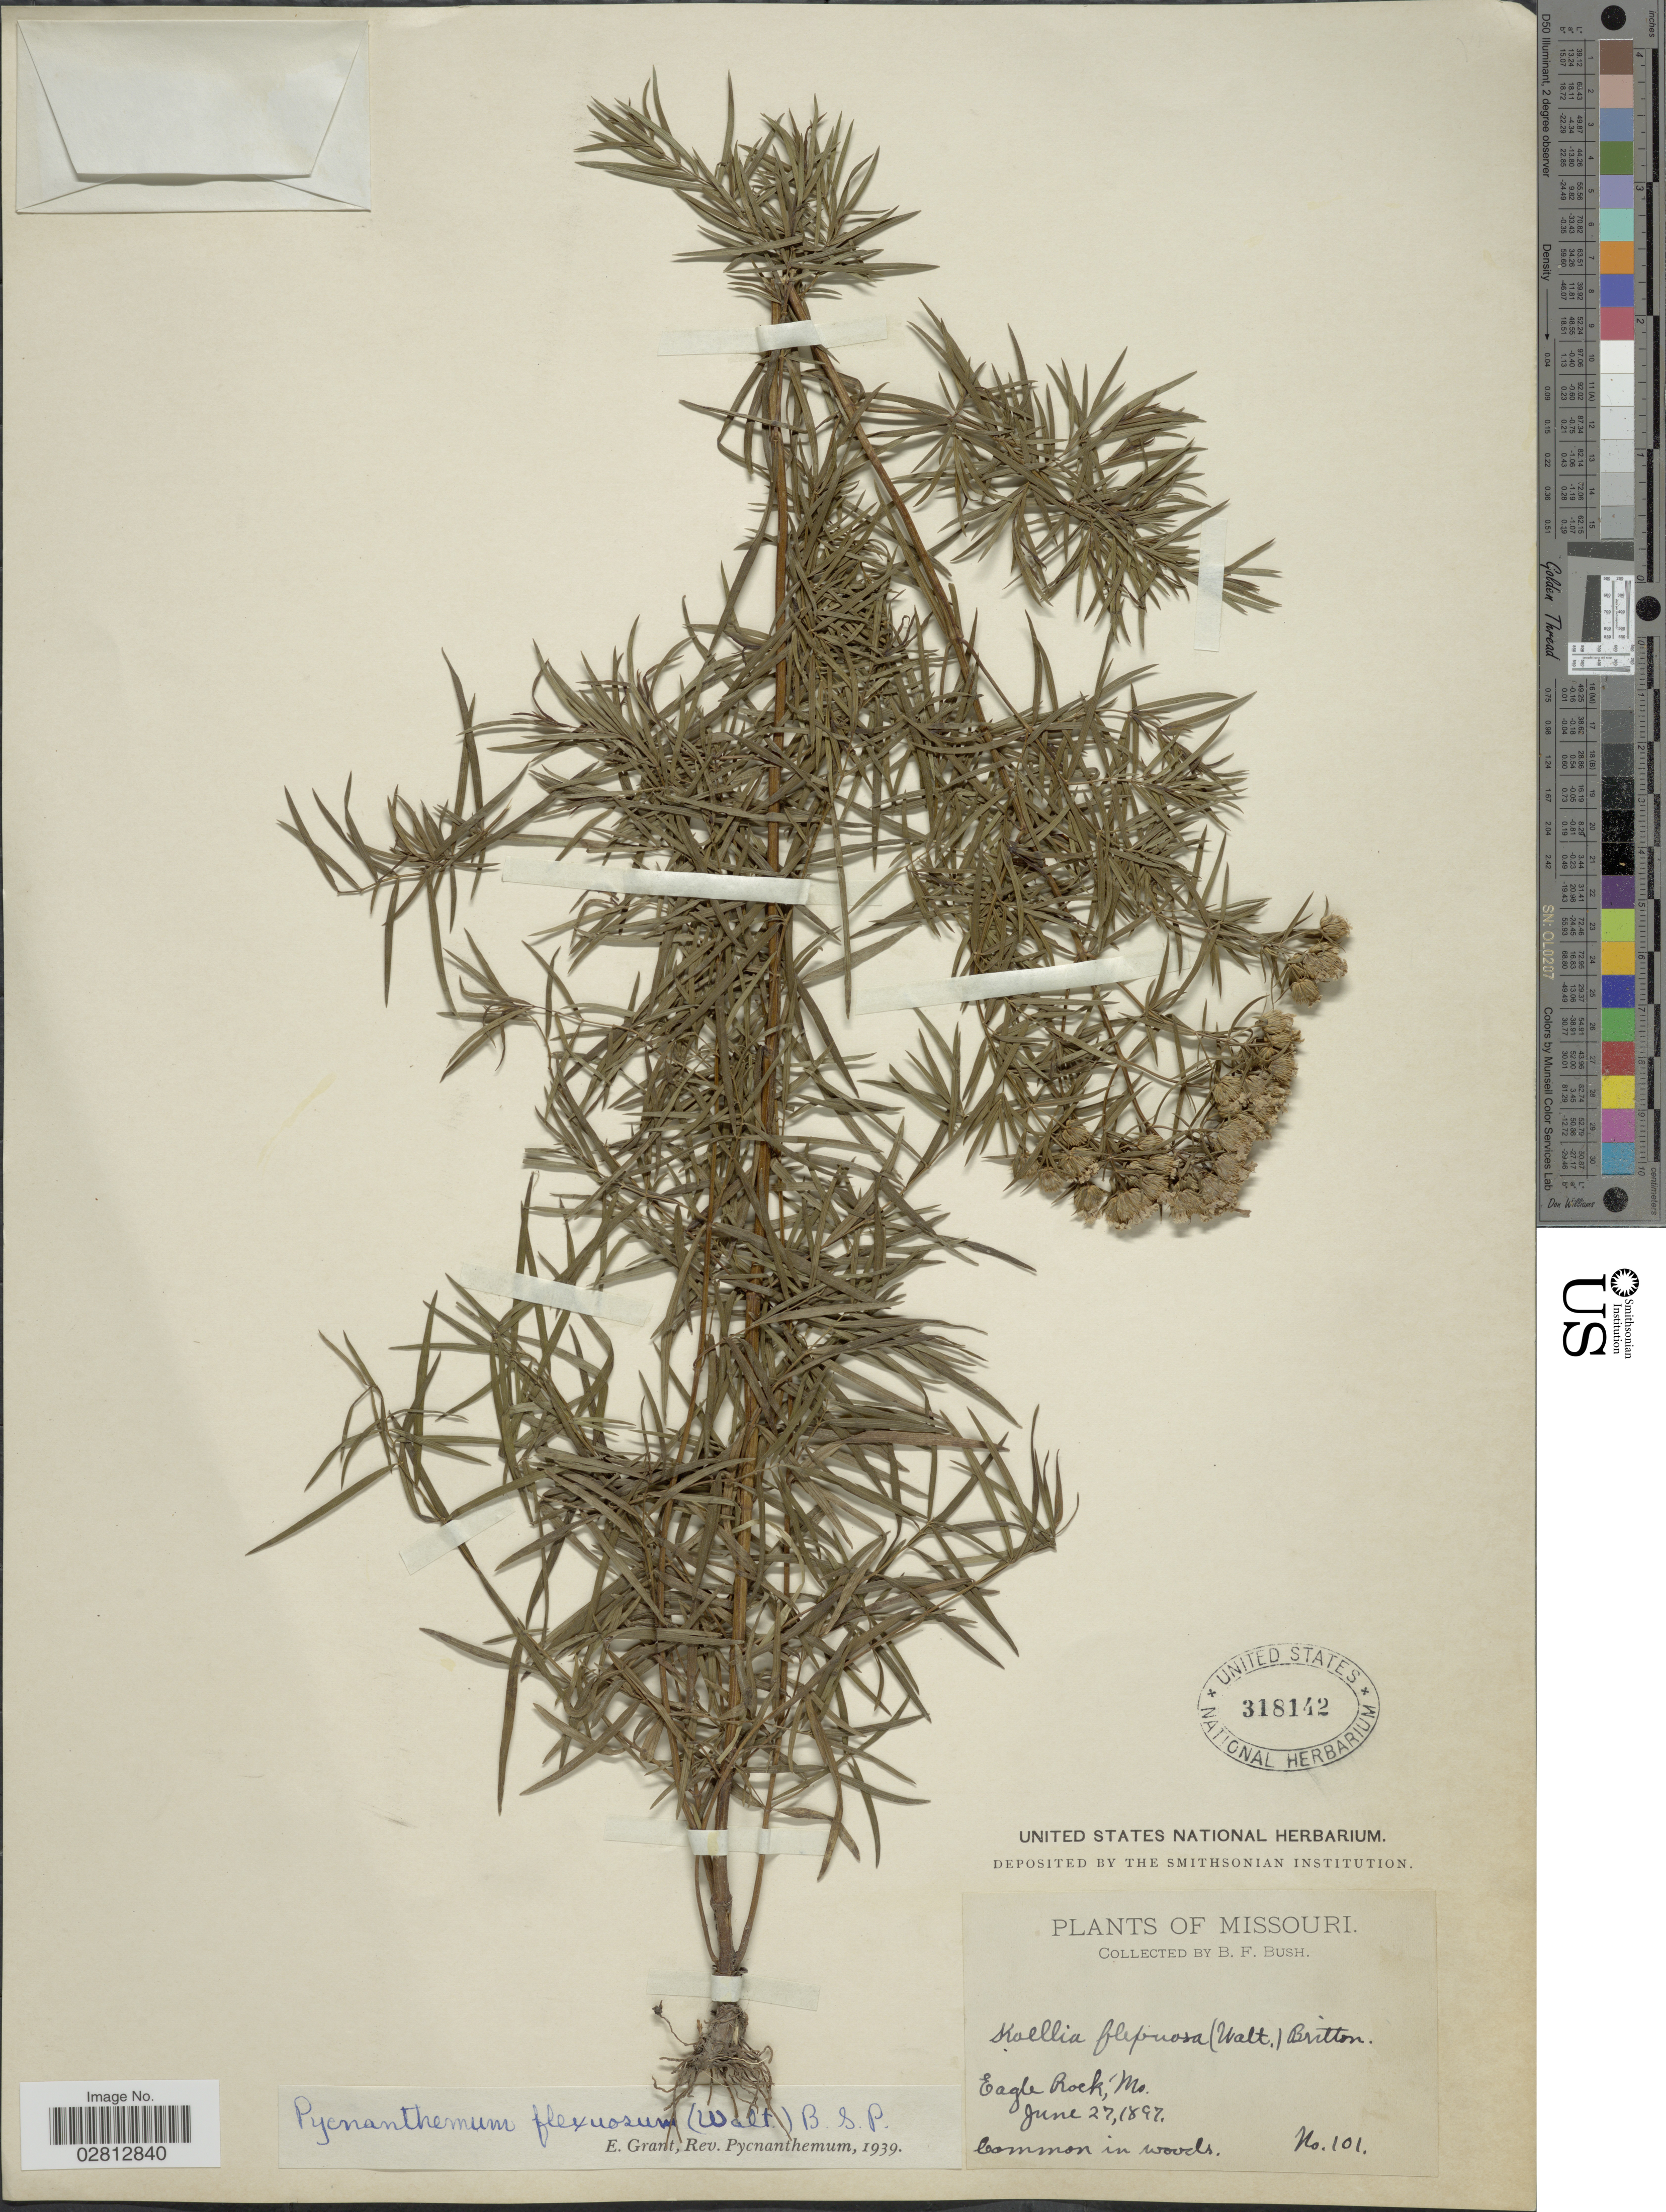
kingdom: Plantae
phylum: Tracheophyta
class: Magnoliopsida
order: Lamiales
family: Lamiaceae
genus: Pycnanthemum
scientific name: Pycnanthemum tenuifolium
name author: Schrad.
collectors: B. F. Bush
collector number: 101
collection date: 1897-06-27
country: United States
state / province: Missouri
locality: Eagle Rock.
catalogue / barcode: US 318142